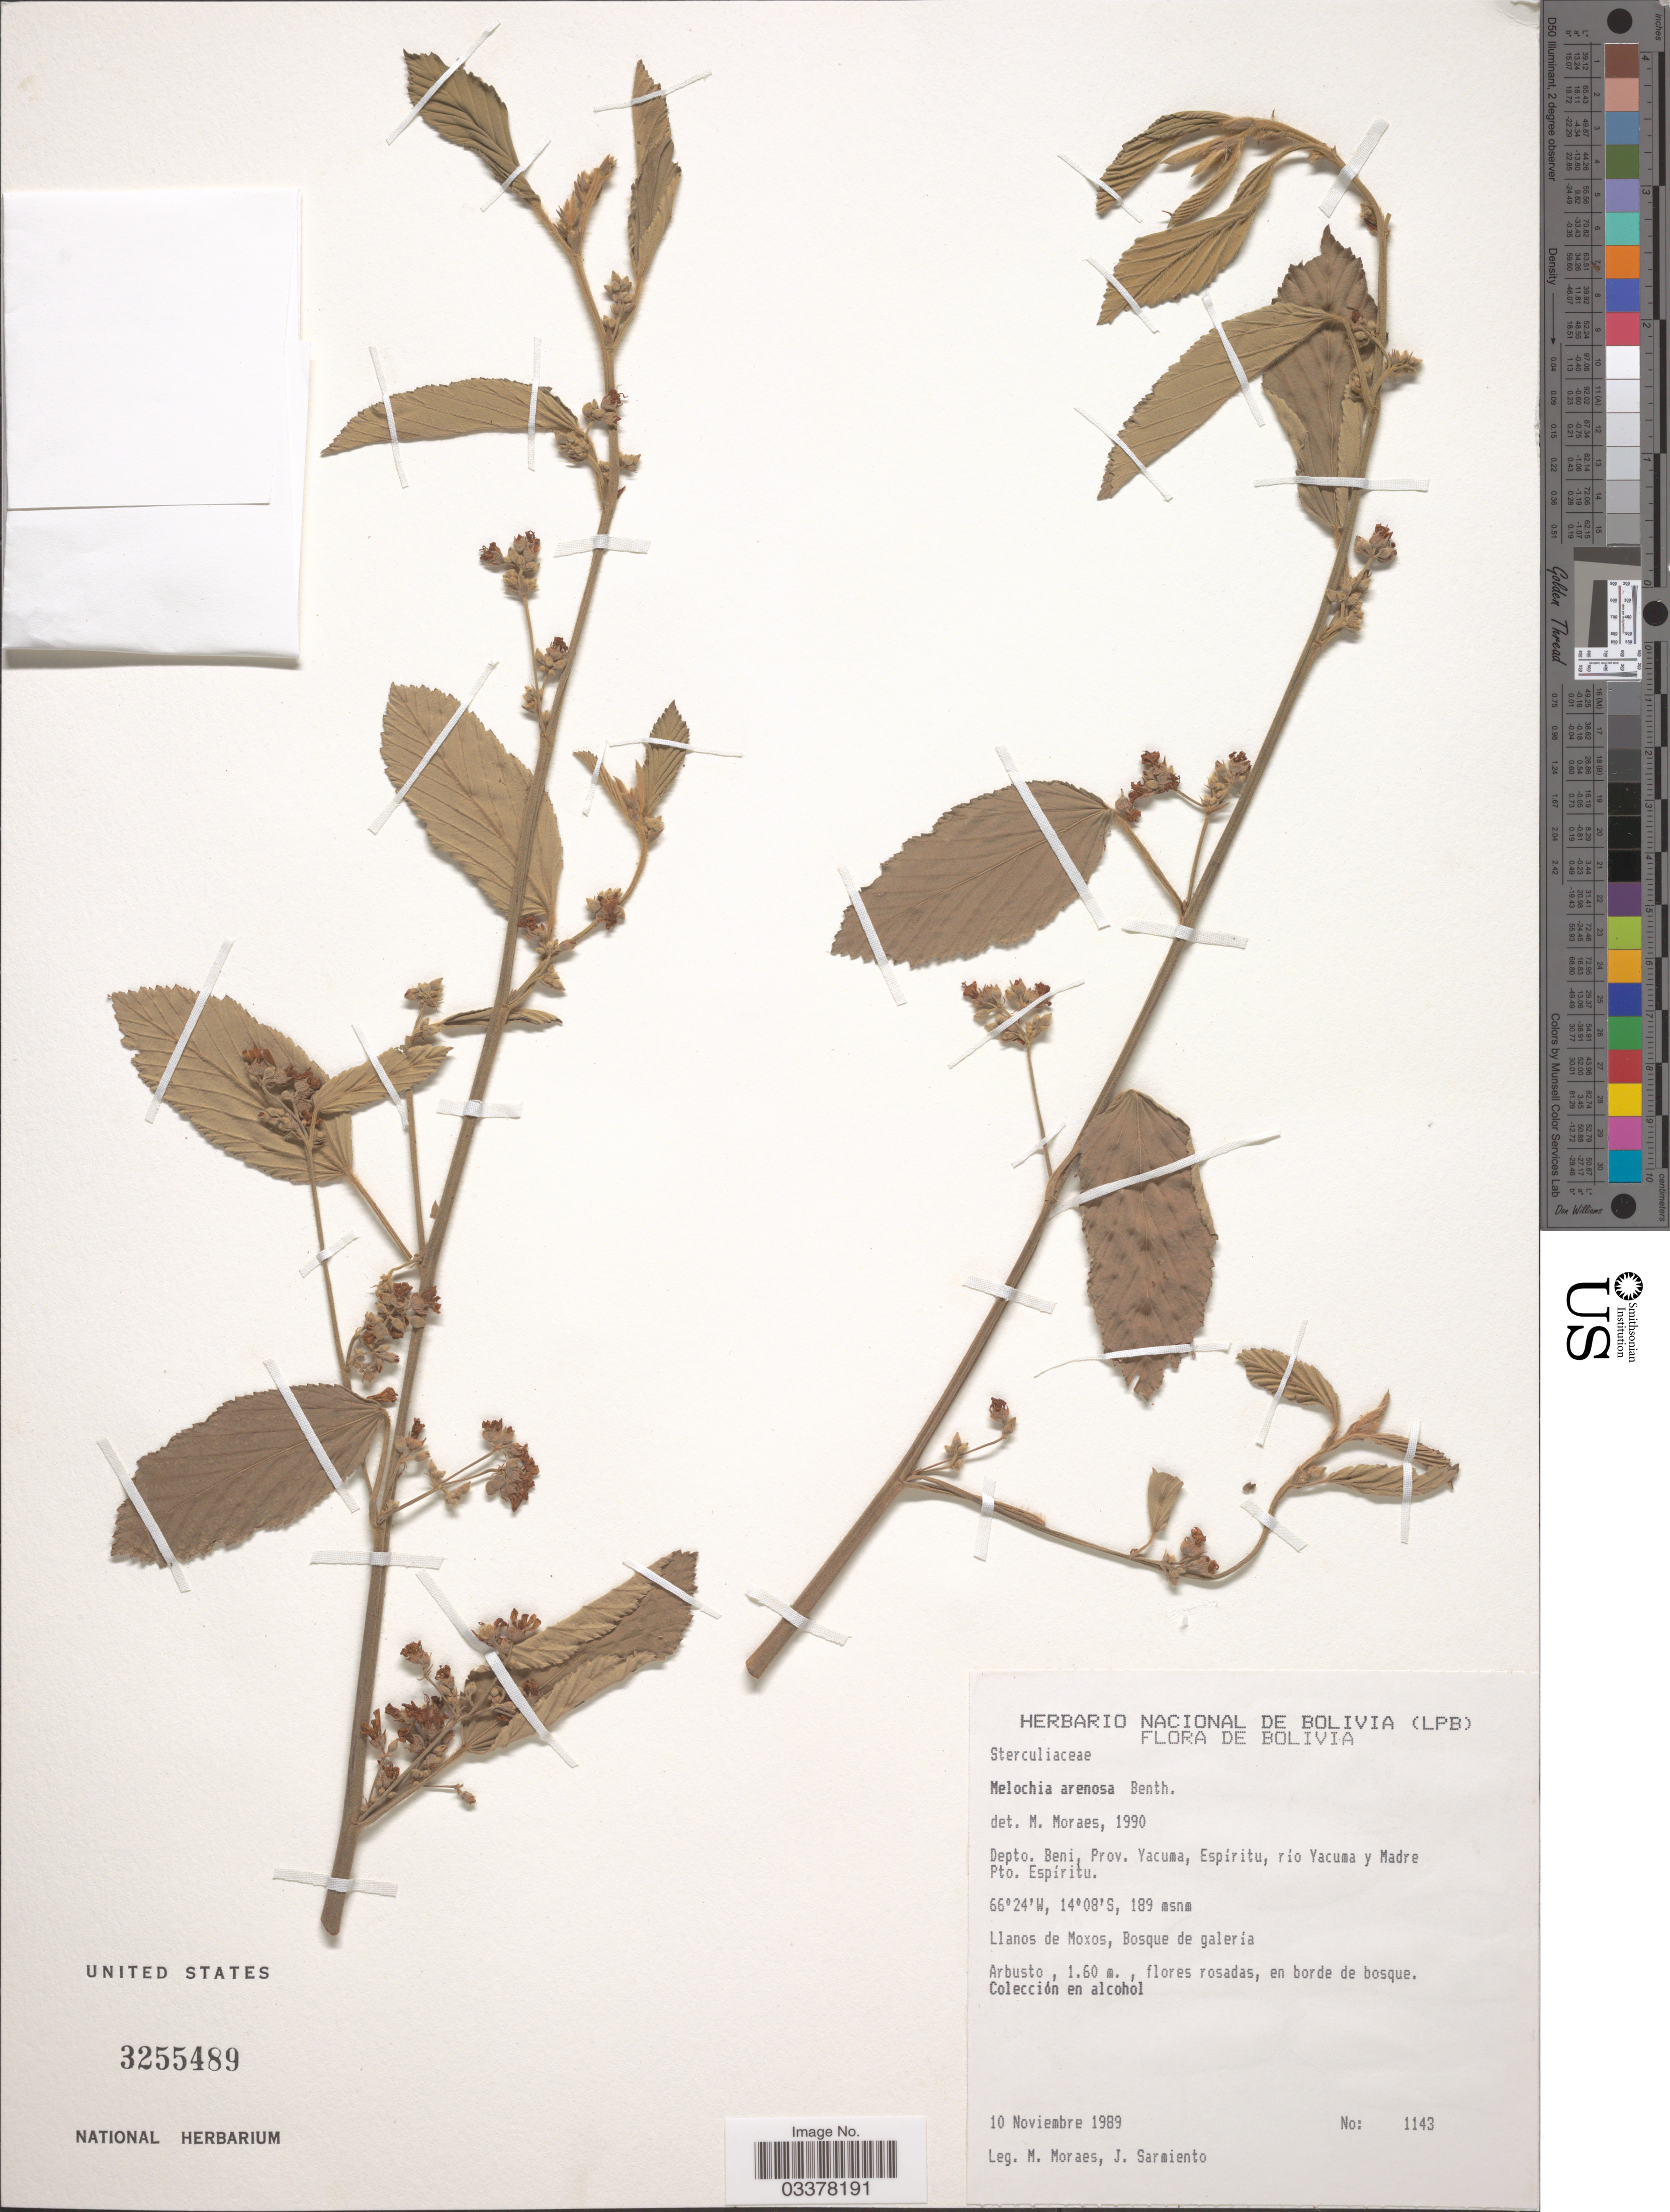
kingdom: Plantae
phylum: Tracheophyta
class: Magnoliopsida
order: Malvales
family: Malvaceae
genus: Melochia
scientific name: Melochia arenosa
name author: Benth.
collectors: M. Moraes & J. Sarmiento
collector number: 1143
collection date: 1989-11-10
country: Bolivia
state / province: Beni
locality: Depto. Beni, Prov. Yacuma, Espíritu, río Yacuma y Madre Pto. Espíritu.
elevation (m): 189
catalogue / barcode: US 3255489